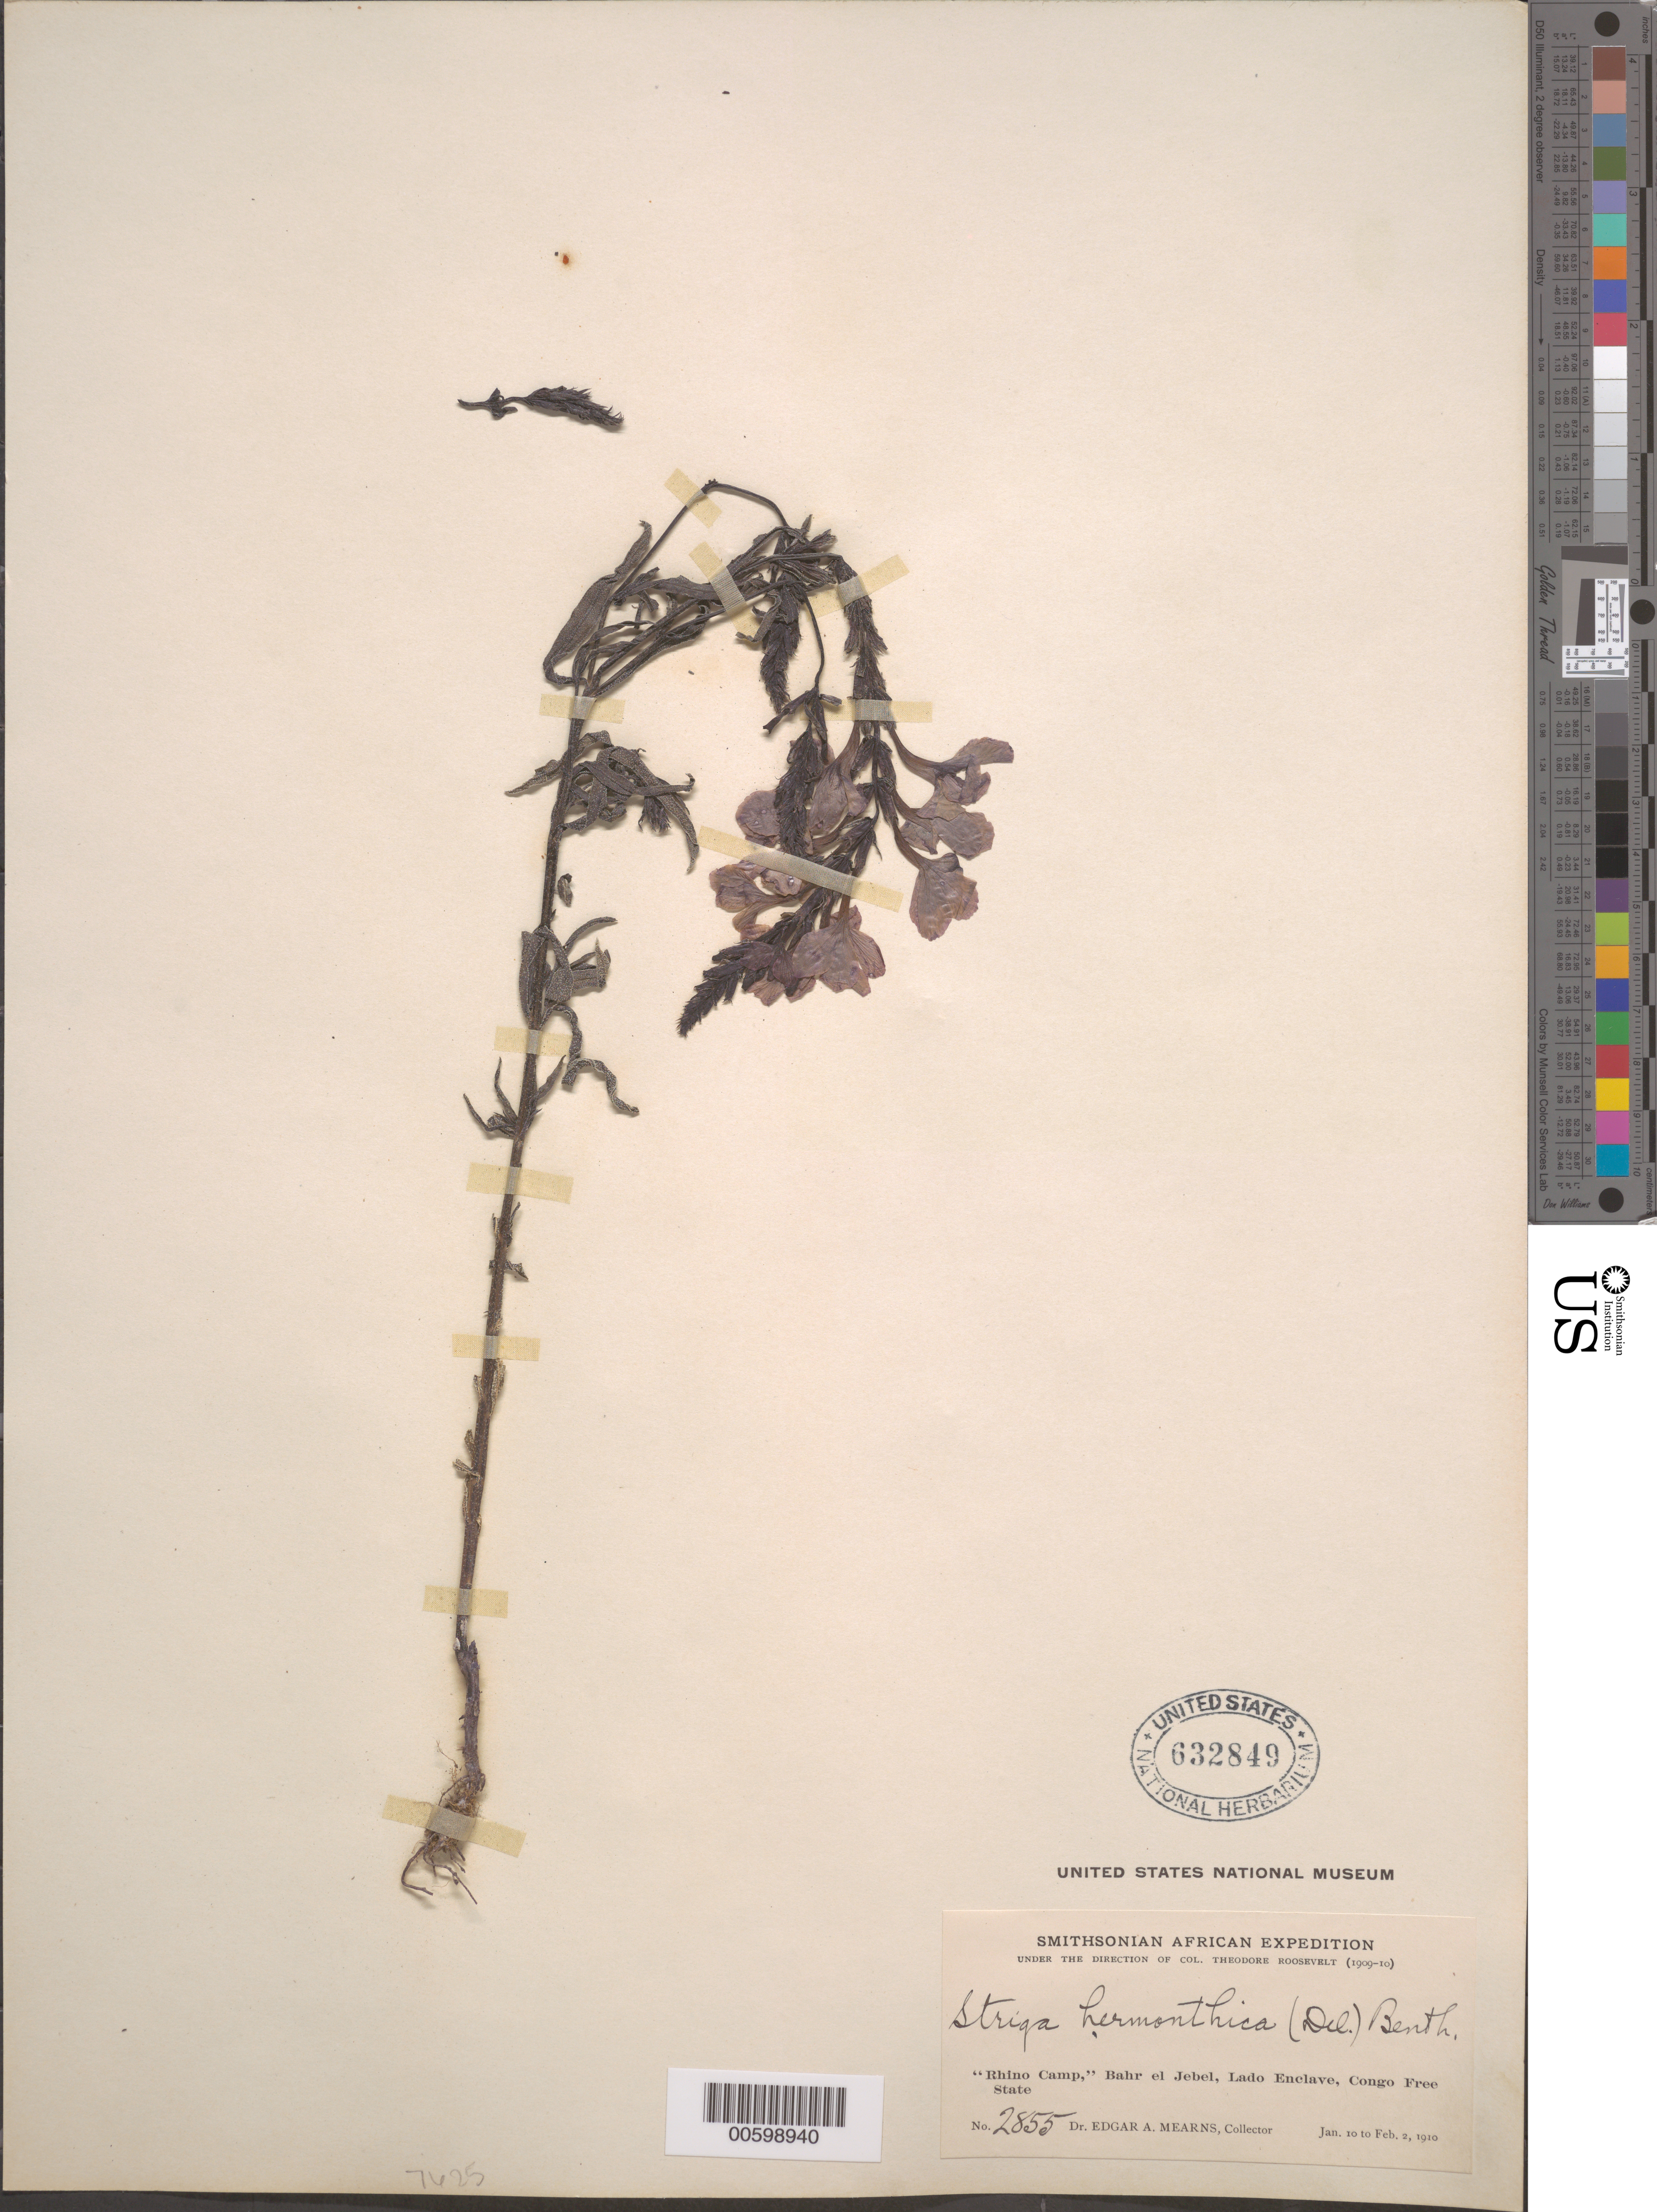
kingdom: Plantae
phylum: Tracheophyta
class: Magnoliopsida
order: Lamiales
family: Orobanchaceae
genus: Striga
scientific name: Striga hermonthica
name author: (Delile) Benth.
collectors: E. A. Mearns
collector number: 2855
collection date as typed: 10 Jan 1910 to 02 Feb 1910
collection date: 1910-01-10/1910-02-02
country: South Sudan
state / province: Central Equatoria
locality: "Rhino Camp", Bahr el Jebel, Lado Enclave, Congo Free State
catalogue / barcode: US 632849